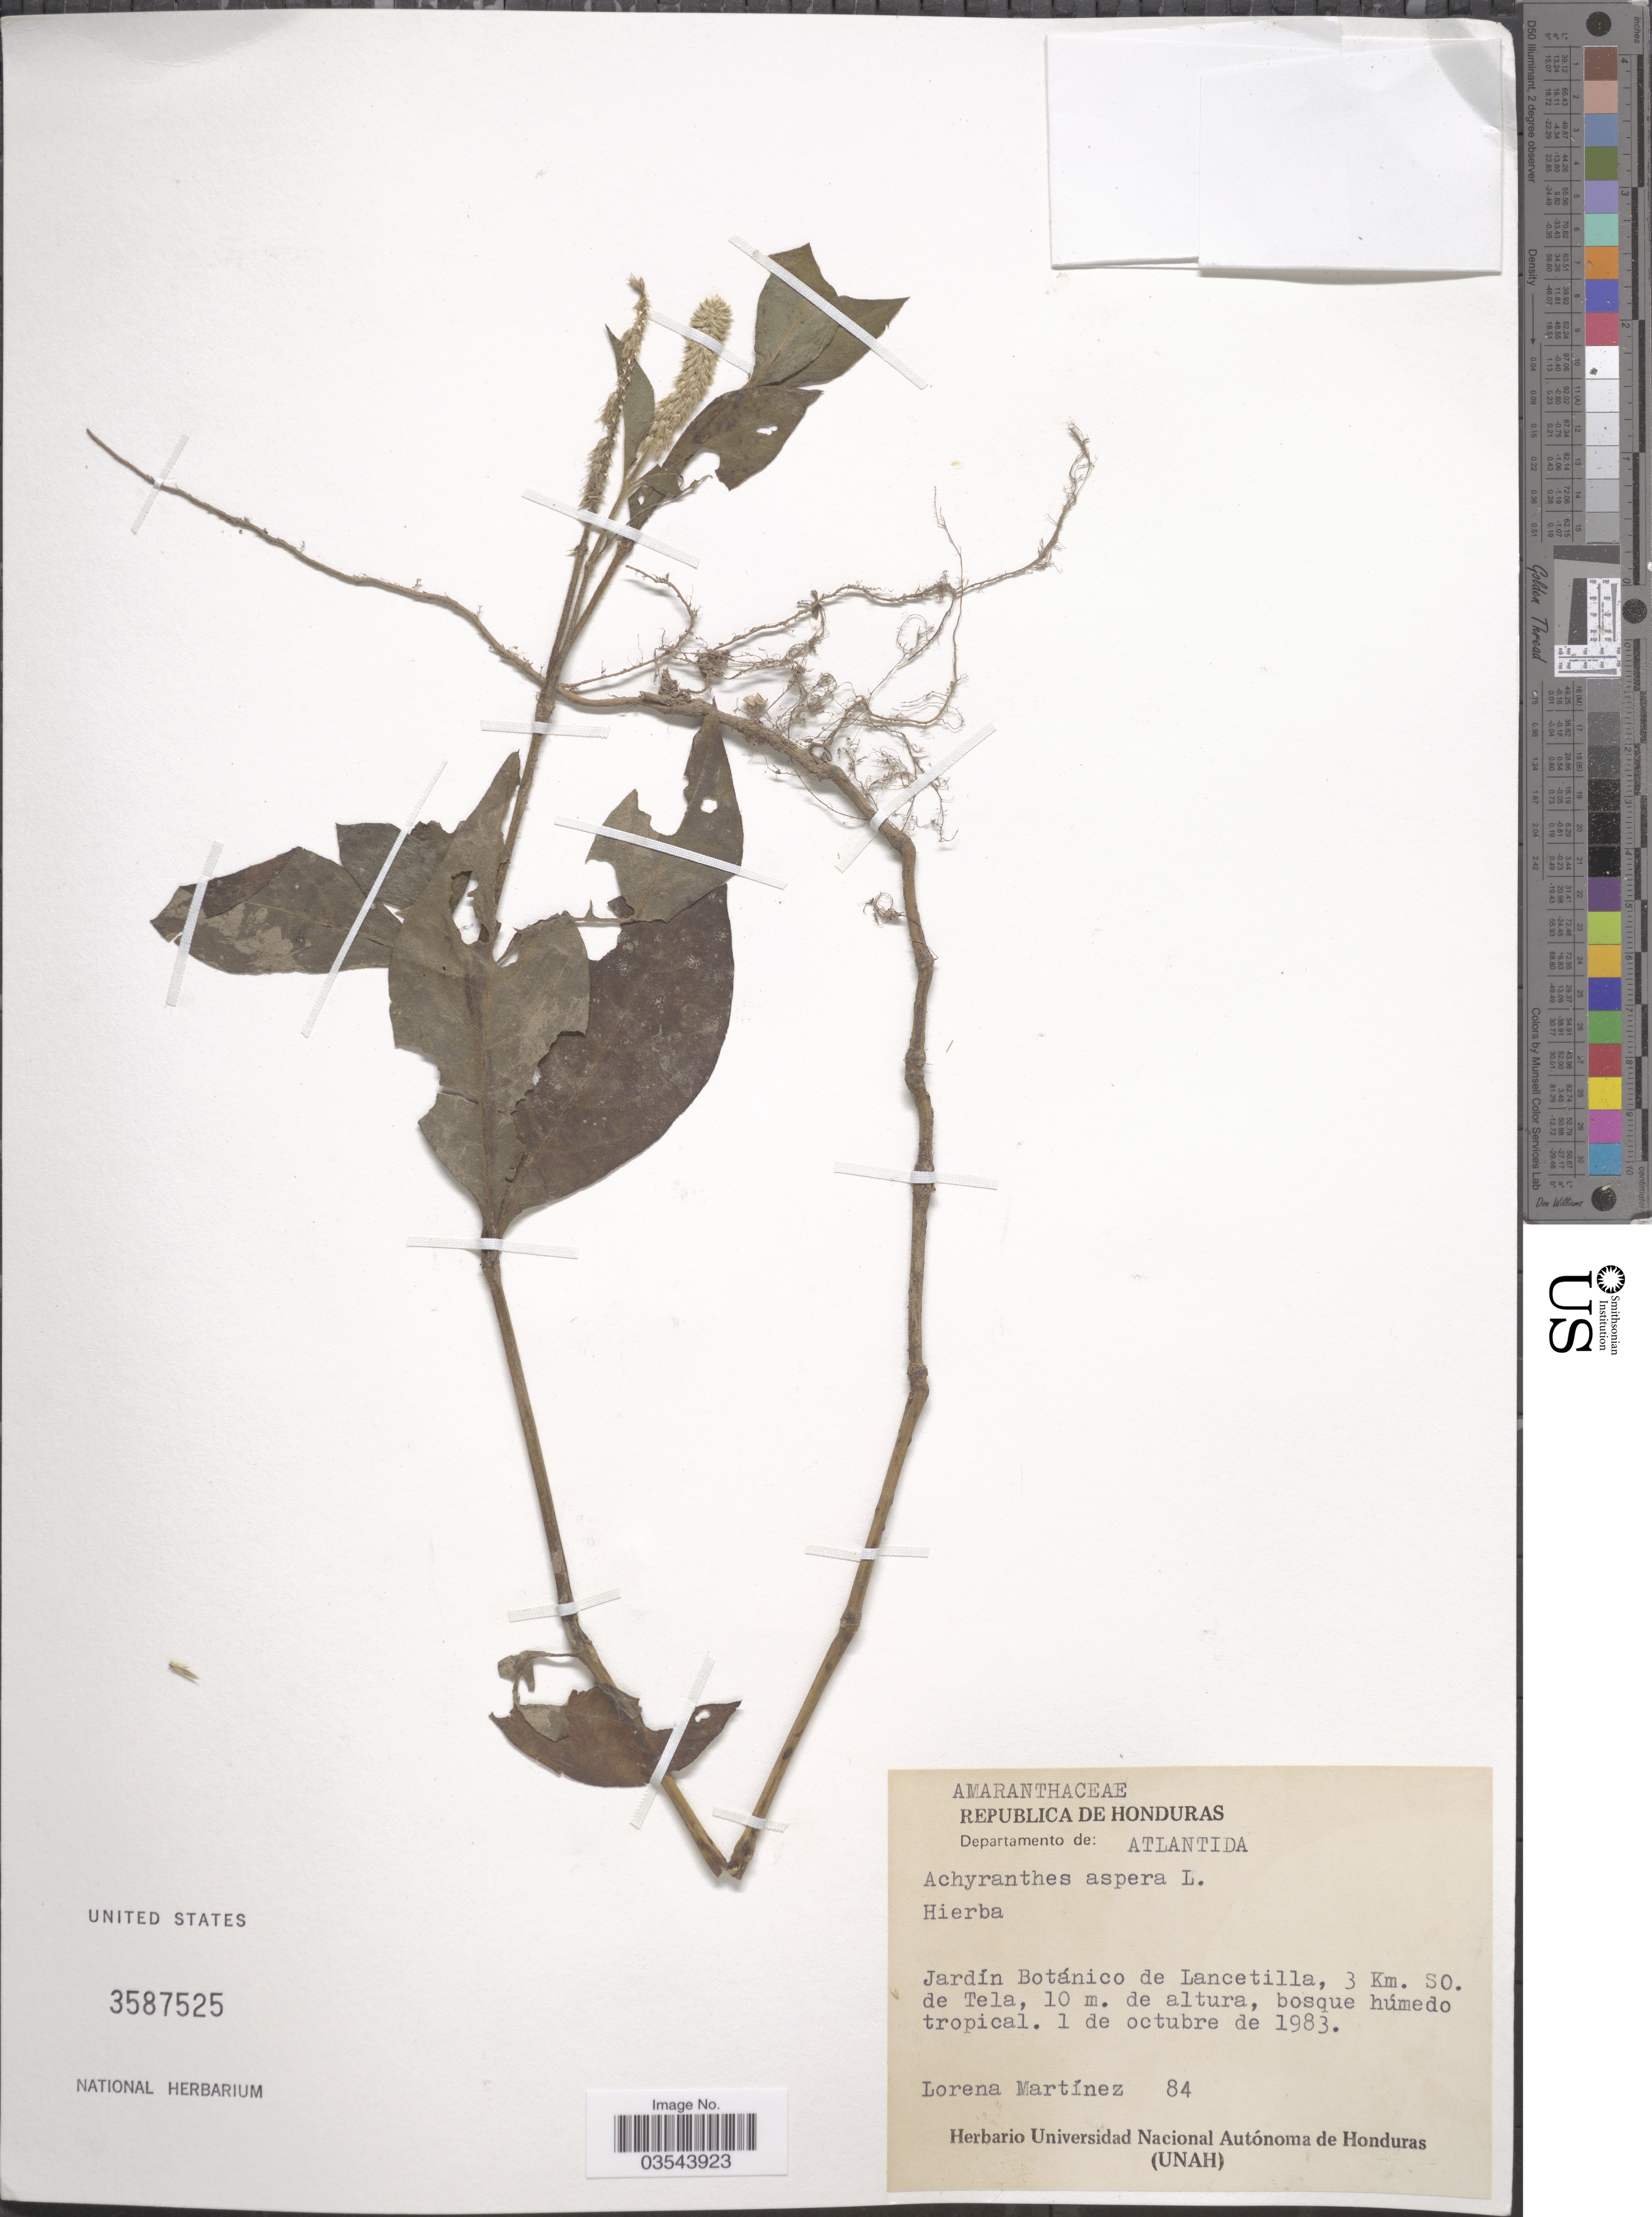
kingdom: Plantae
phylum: Tracheophyta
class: Magnoliopsida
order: Caryophyllales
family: Amaranthaceae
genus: Achyranthes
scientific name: Achyranthes aspera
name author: L.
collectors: L. Martínez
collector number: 84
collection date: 1983-10-01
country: Honduras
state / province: Atlántida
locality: Departamento de: Atlantida. Jardín Botánico de Lancetilla, 3 Km. SO. de Tela, bosque húmedo tropical.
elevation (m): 10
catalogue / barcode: US 3587525